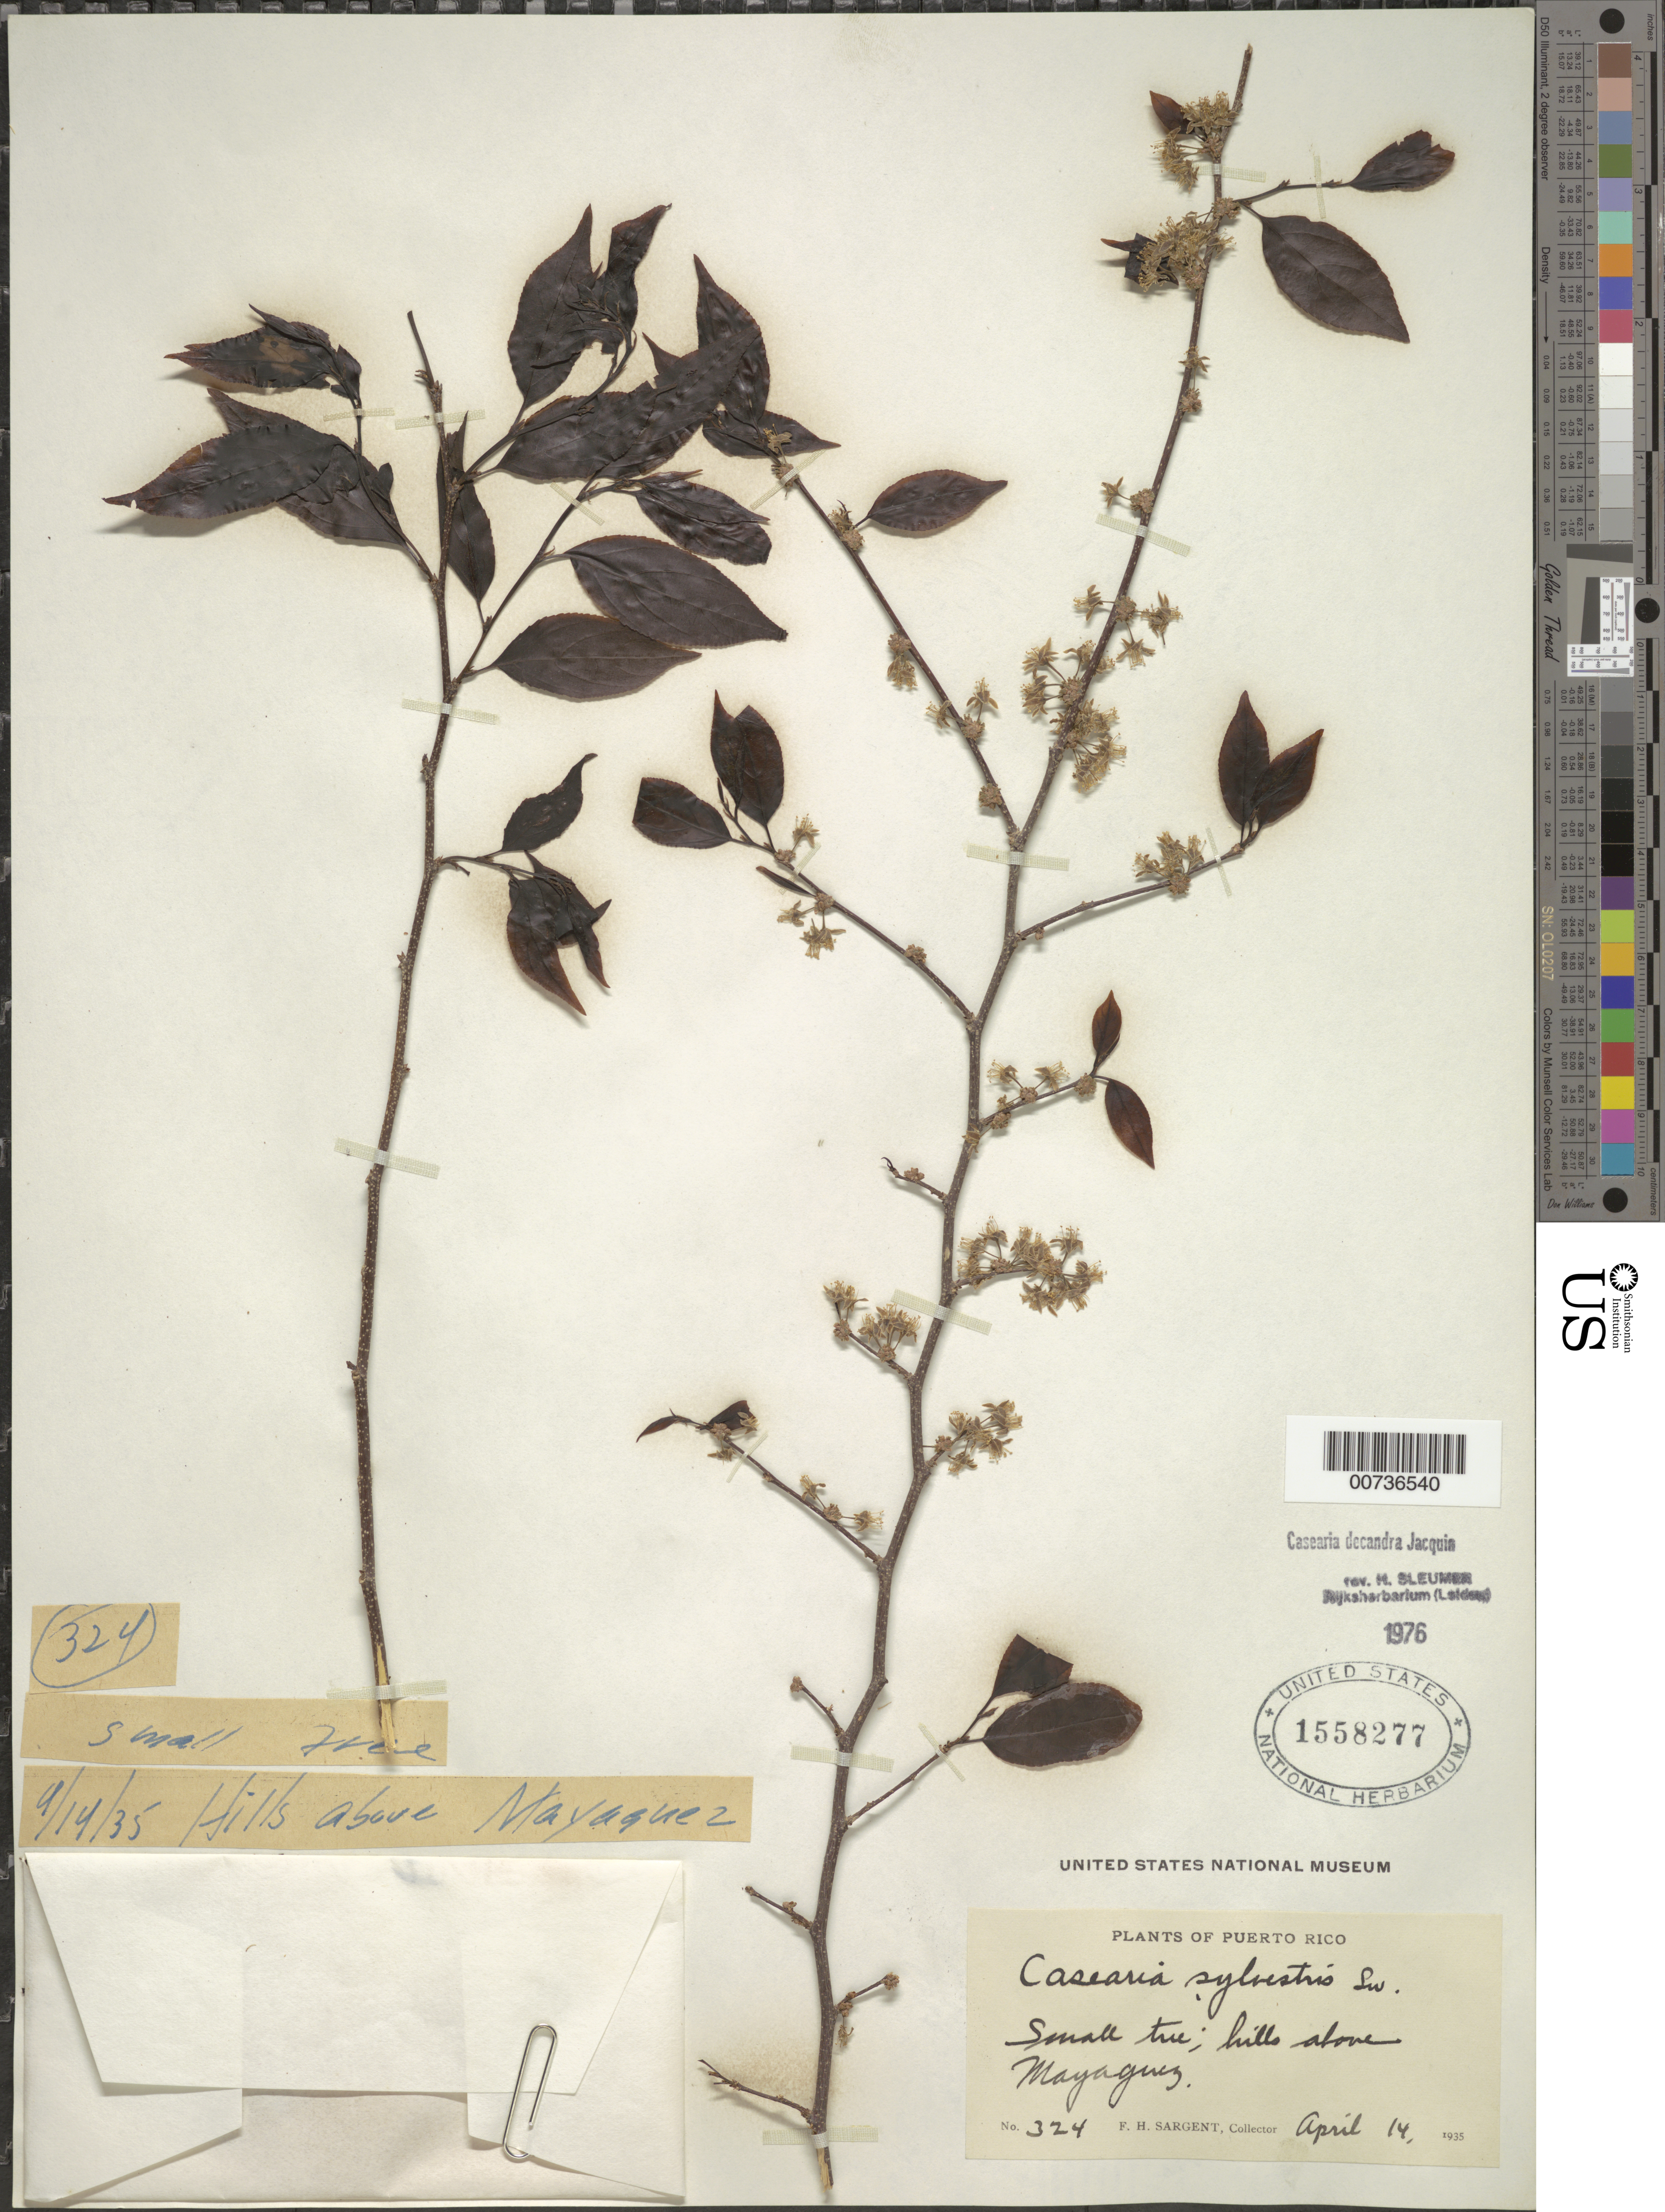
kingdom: Plantae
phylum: Tracheophyta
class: Magnoliopsida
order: Malpighiales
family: Salicaceae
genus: Casearia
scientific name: Casearia decandra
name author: Jacq.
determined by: Sleumer, H. O.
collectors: F. H. Sargent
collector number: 324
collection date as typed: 14 Apr 1935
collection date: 1935-04-14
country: Puerto Rico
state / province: Mayagüez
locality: Hills above Mayaguez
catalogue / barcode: US 1558277